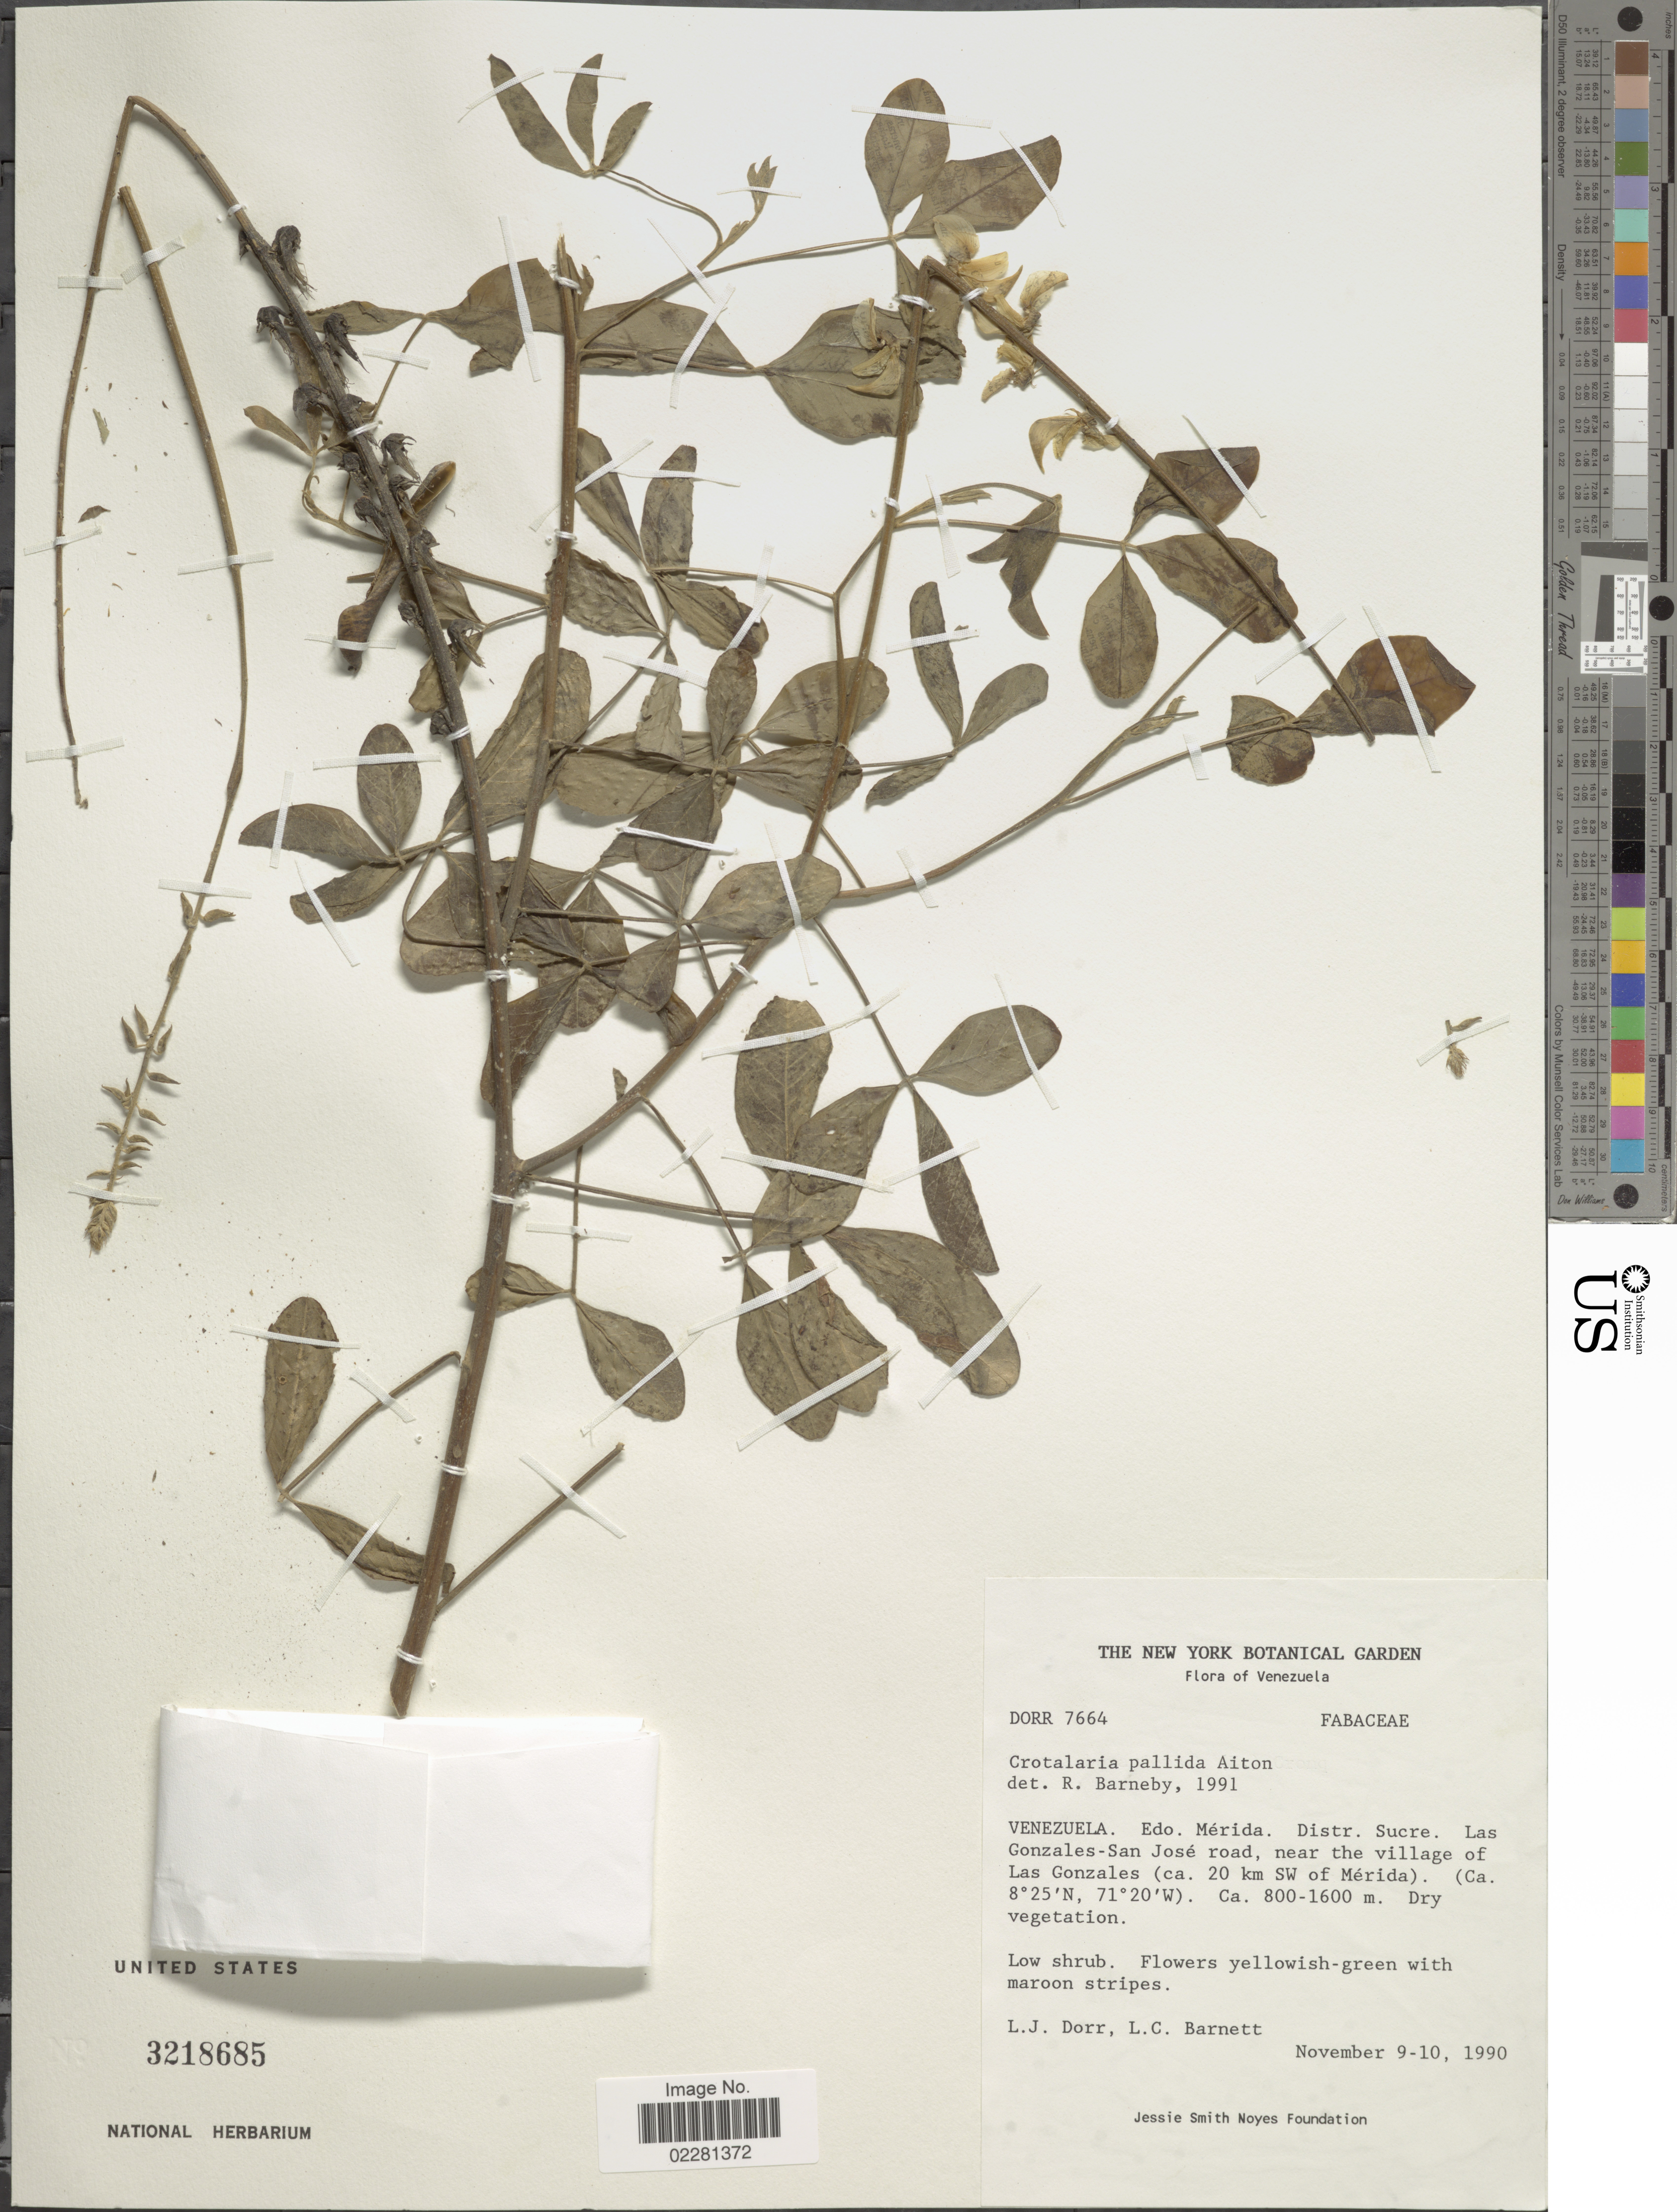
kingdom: Plantae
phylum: Tracheophyta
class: Magnoliopsida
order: Fabales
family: Fabaceae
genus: Crotalaria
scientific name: Crotalaria pallida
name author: Aiton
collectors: L. J. Dorr & L. C. Barnett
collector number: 7664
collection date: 1990-11-09/1990-11-10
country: Venezuela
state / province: Mérida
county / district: Sucre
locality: Las Gonzales-San Jose road, near the village of Las Gonzales (ca. 20 km SW of Merida)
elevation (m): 800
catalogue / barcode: US 3218685